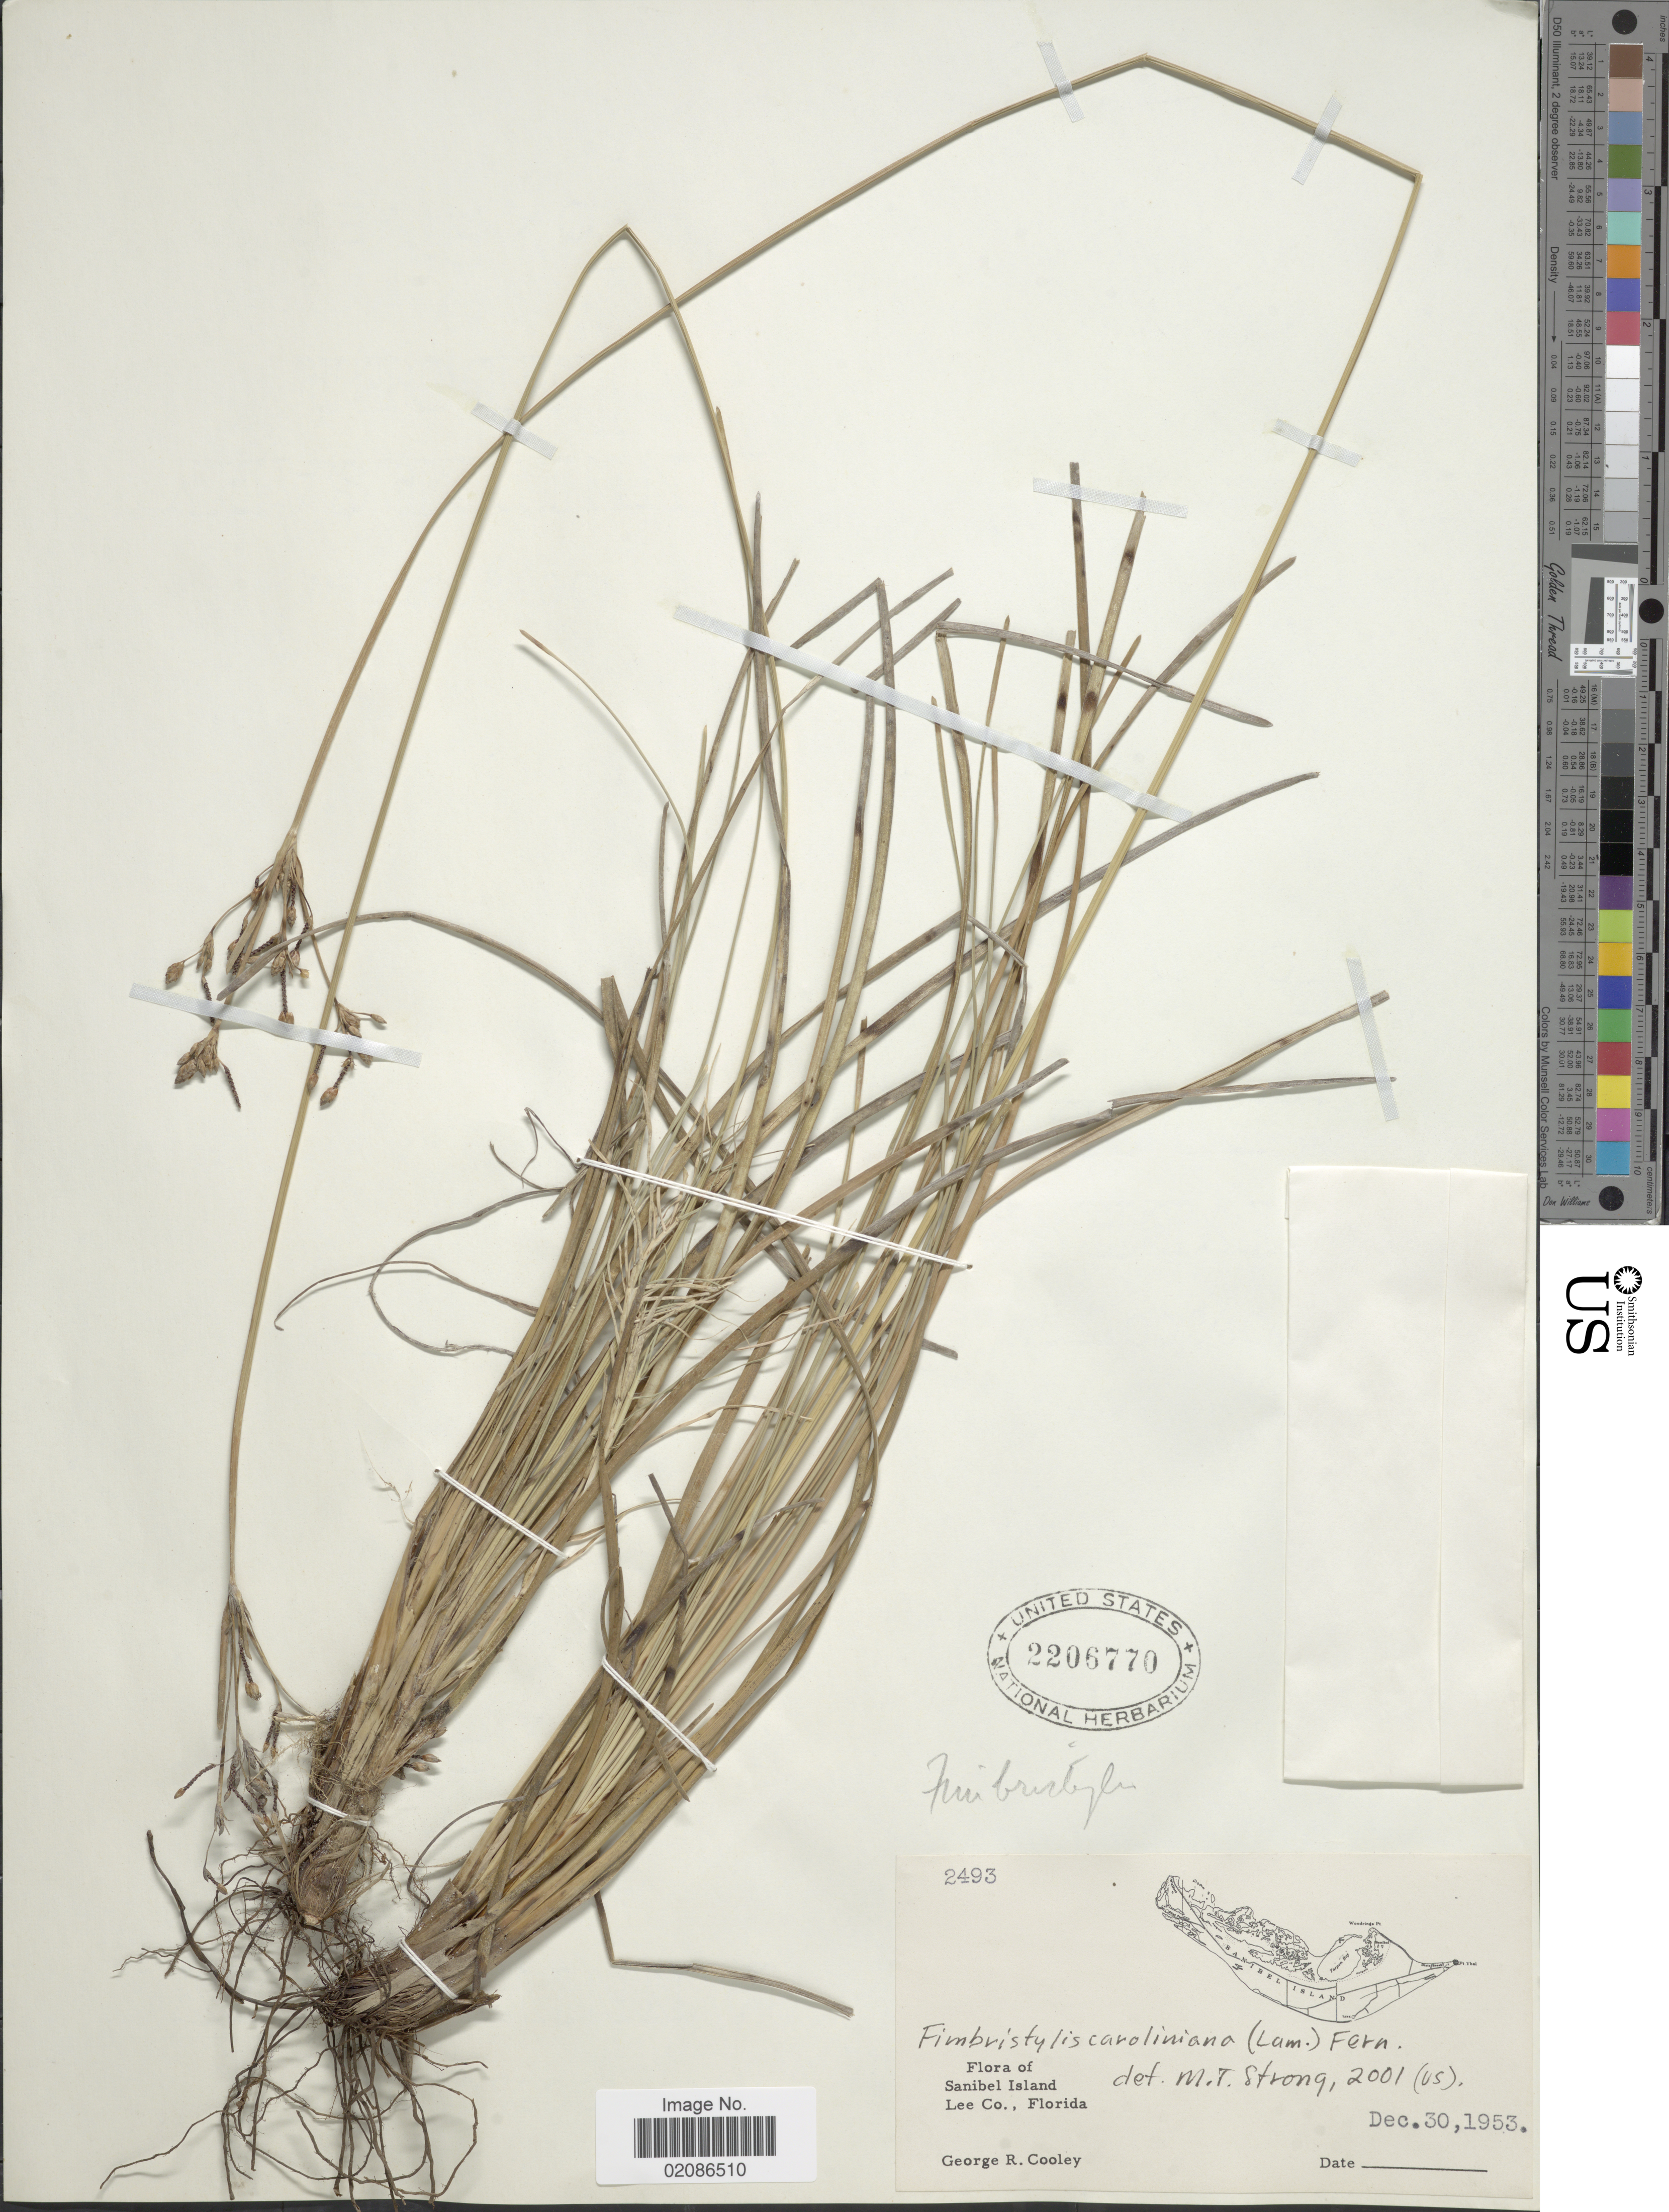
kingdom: Plantae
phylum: Tracheophyta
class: Liliopsida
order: Poales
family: Cyperaceae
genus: Fimbristylis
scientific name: Fimbristylis caroliniana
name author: (Lam.) Fernald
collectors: G. R. Cooley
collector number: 2493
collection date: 1953-12-30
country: United States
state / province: Florida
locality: Sanibel Island, Lee Co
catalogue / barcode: US 2206770